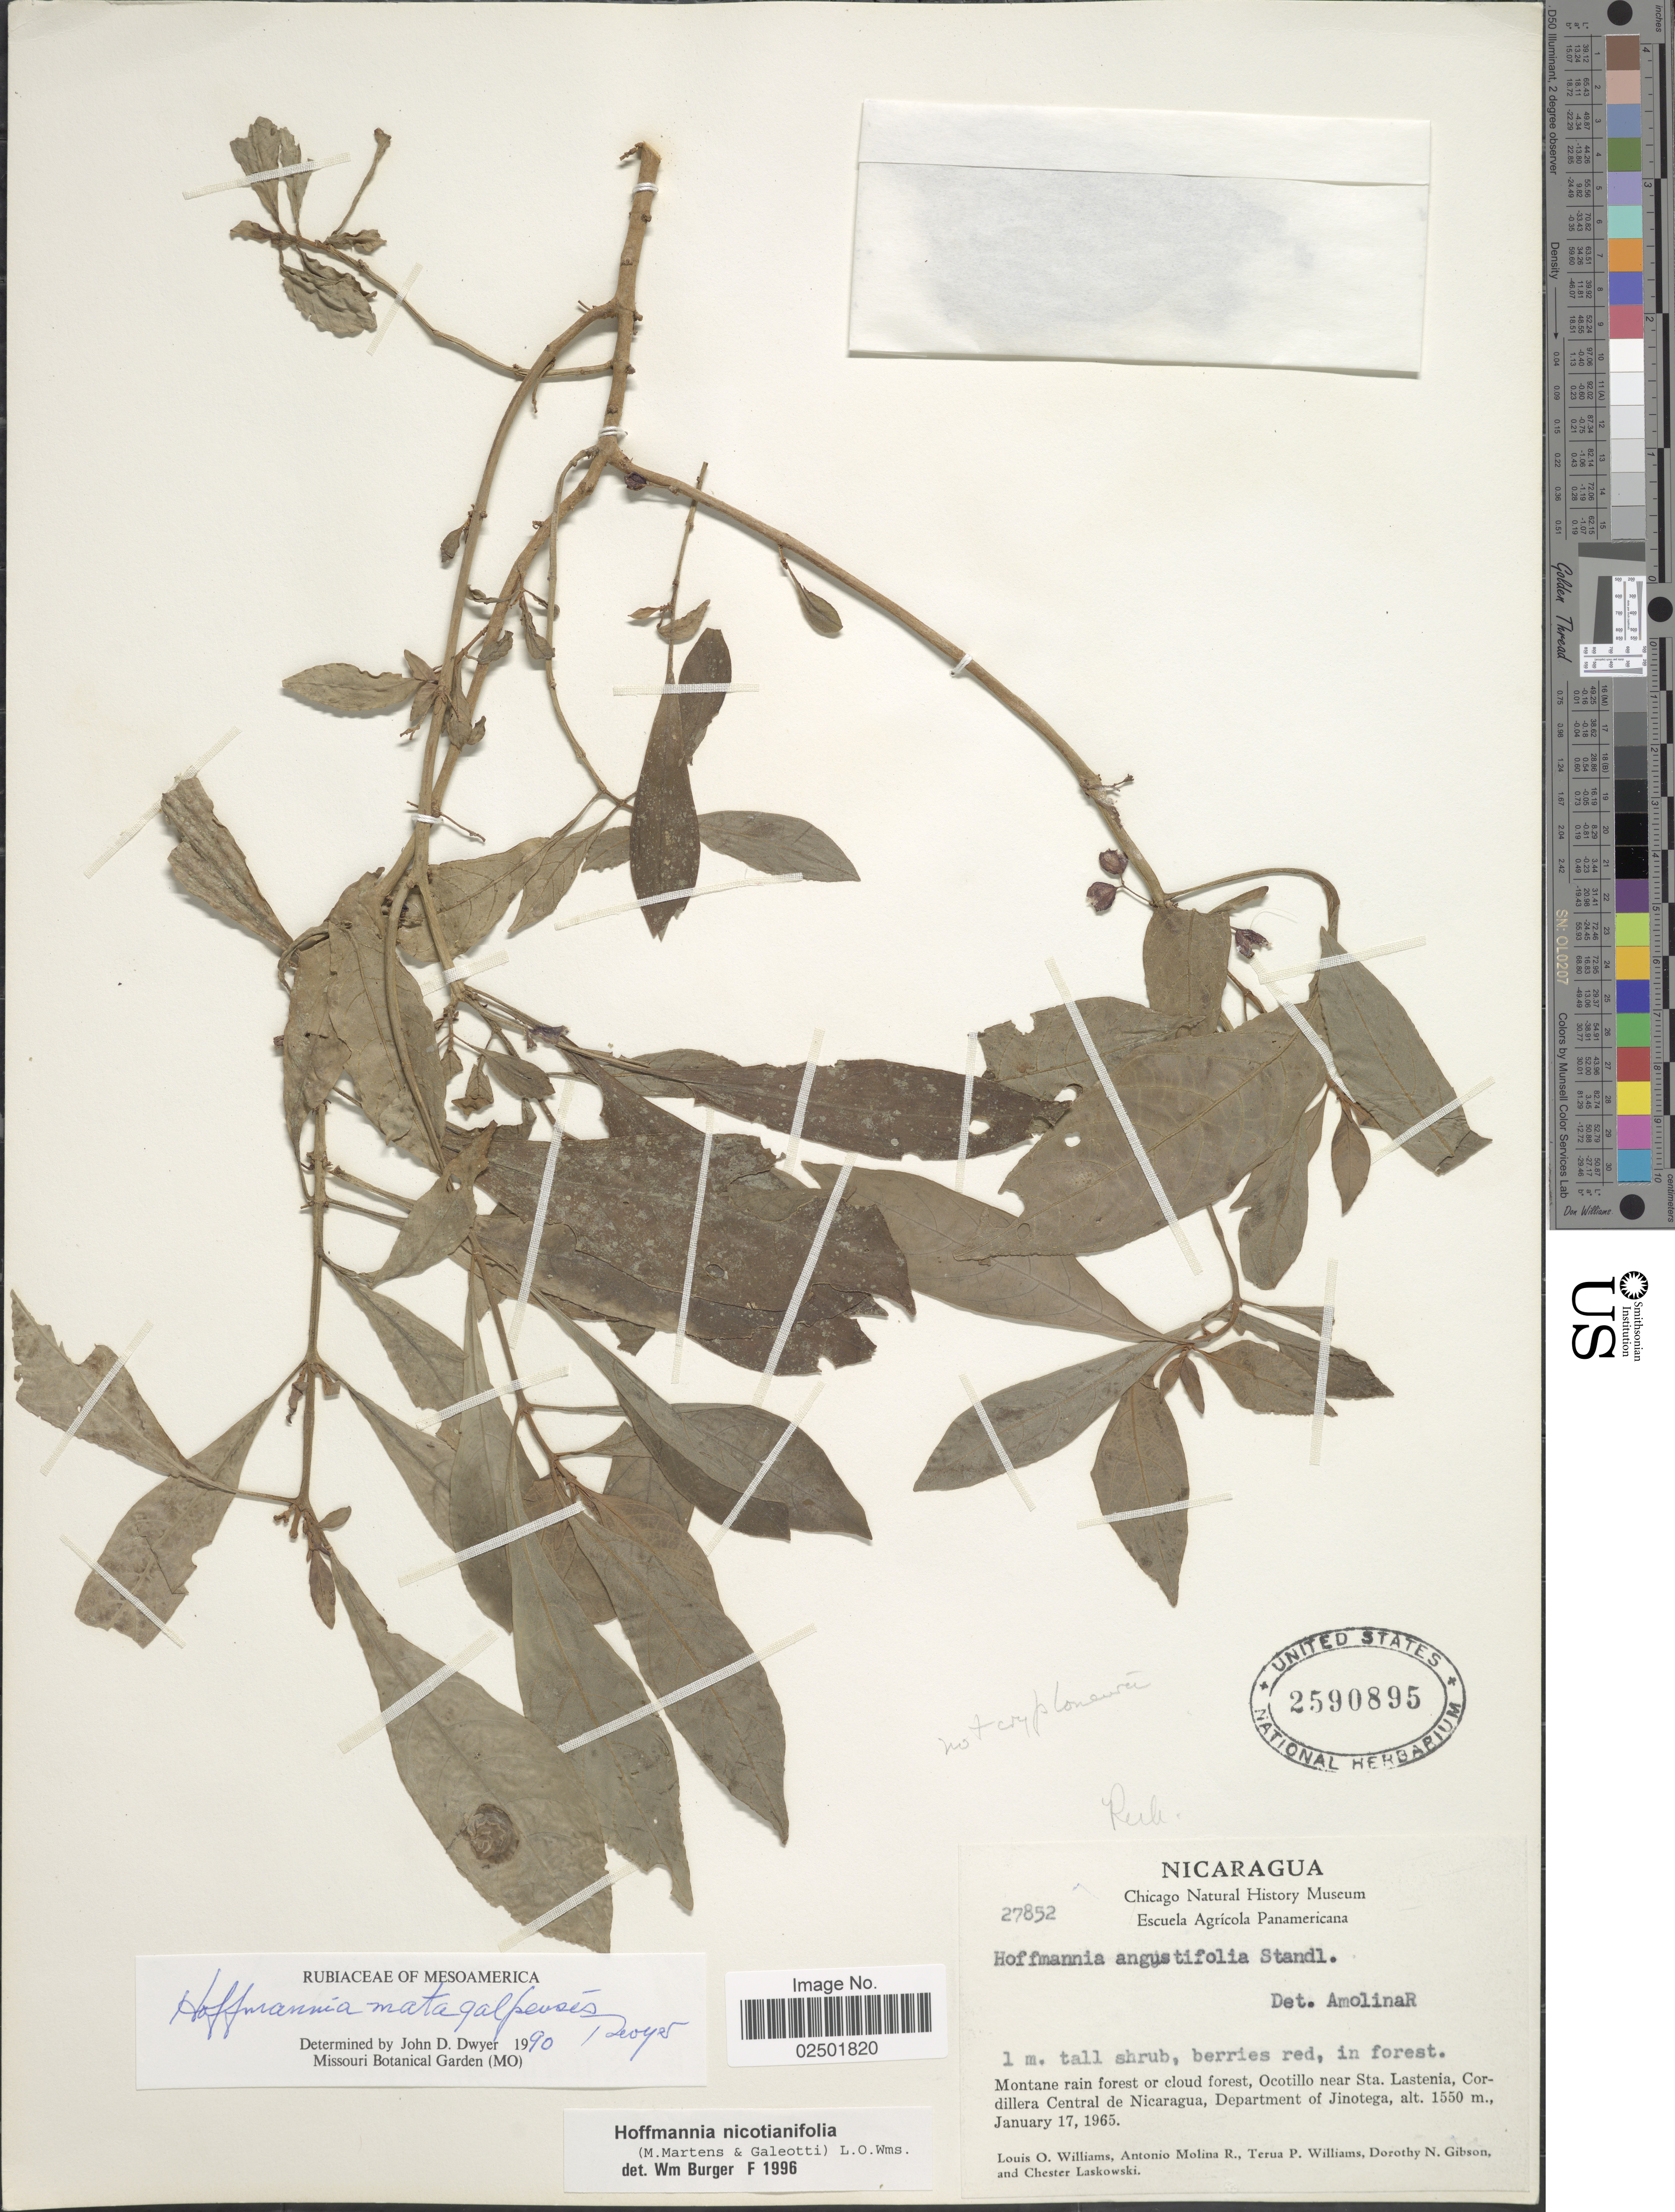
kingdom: Plantae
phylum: Tracheophyta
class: Magnoliopsida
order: Gentianales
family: Rubiaceae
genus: Hoffmannia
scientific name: Hoffmannia nicotianifolia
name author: (M. Martens & Galeoti) L.O. Williams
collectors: L. O. Williams, A. Molina R., T. P. Williams, D. N. Gibson & C. Laskowski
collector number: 27852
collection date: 1965-01-17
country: Nicaragua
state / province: Jinotega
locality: Ocotillo near Sta Lastenia, Cordillera Central de Nicaragua.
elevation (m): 1550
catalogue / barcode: US 2590895